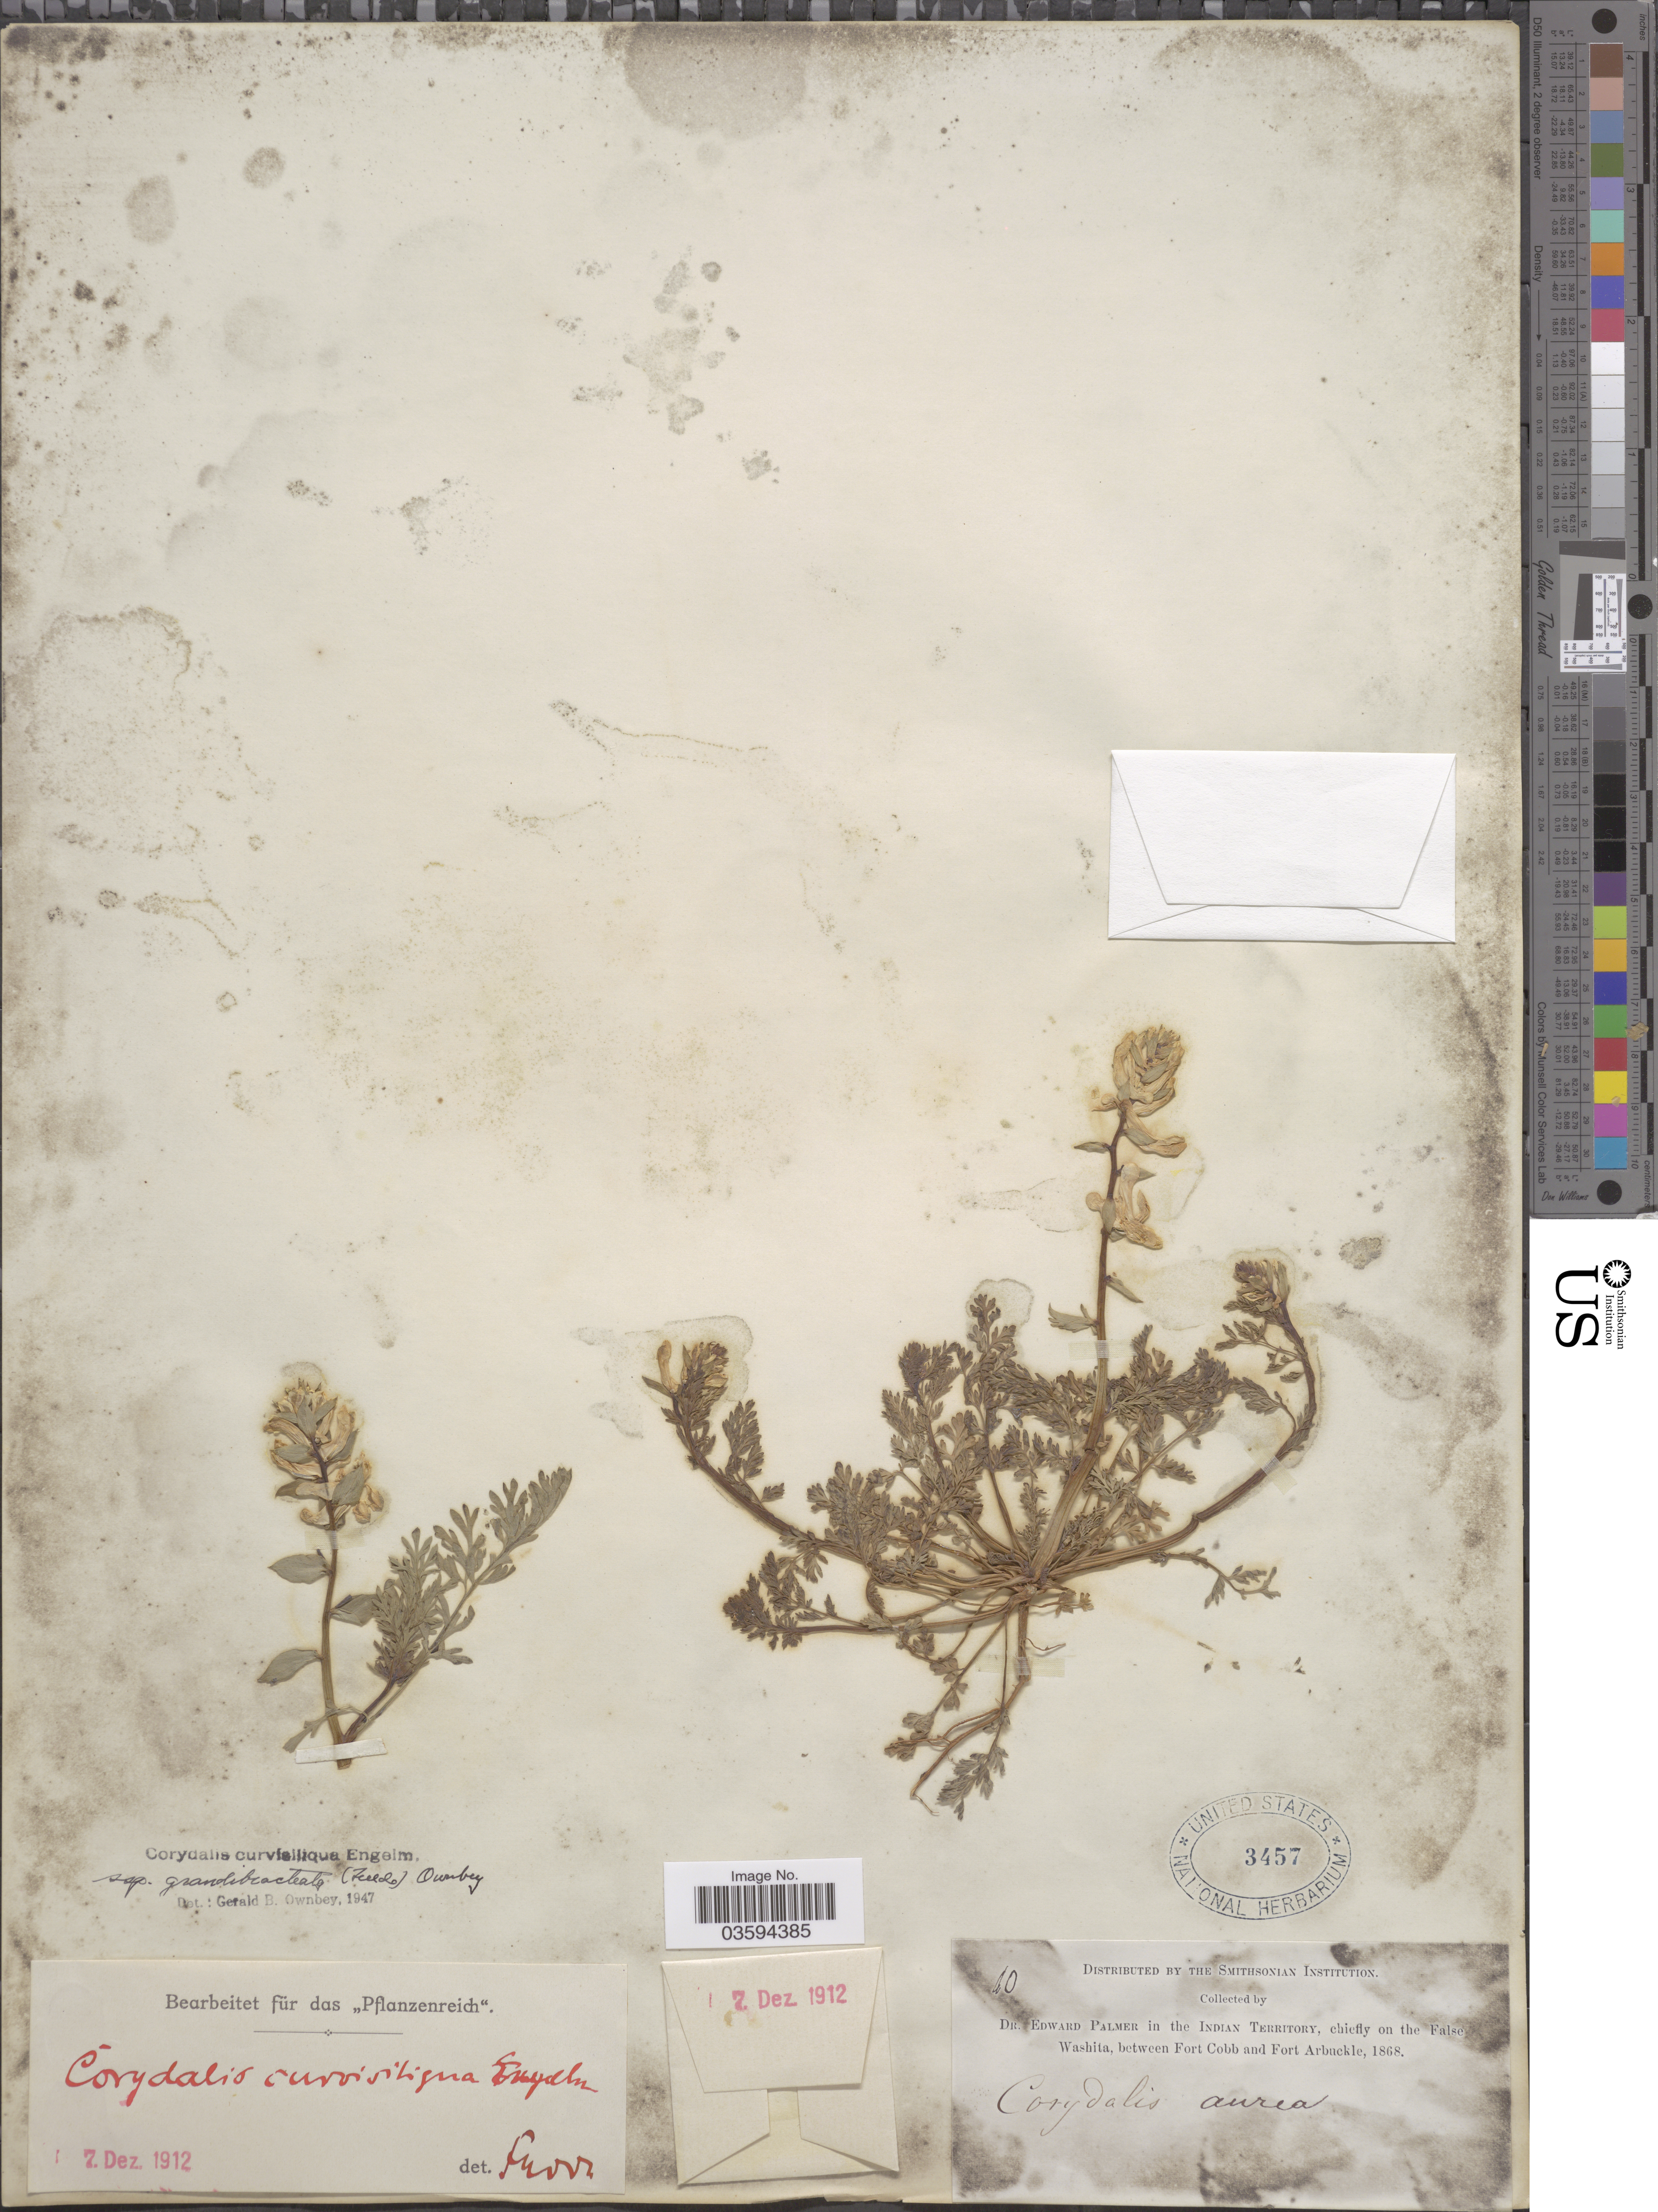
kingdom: Plantae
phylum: Tracheophyta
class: Magnoliopsida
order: Ranunculales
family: Papaveraceae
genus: Corydalis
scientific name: Corydalis curvisiliqua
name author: (A. Gray) Engelm. ex A. Gray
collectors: E. Palmer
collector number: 10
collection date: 1868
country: United States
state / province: Oklahoma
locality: In The Indian Territory, chiefly on the False Washita, between Fort Cobb and Fort Arbuckle.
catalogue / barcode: US 3457